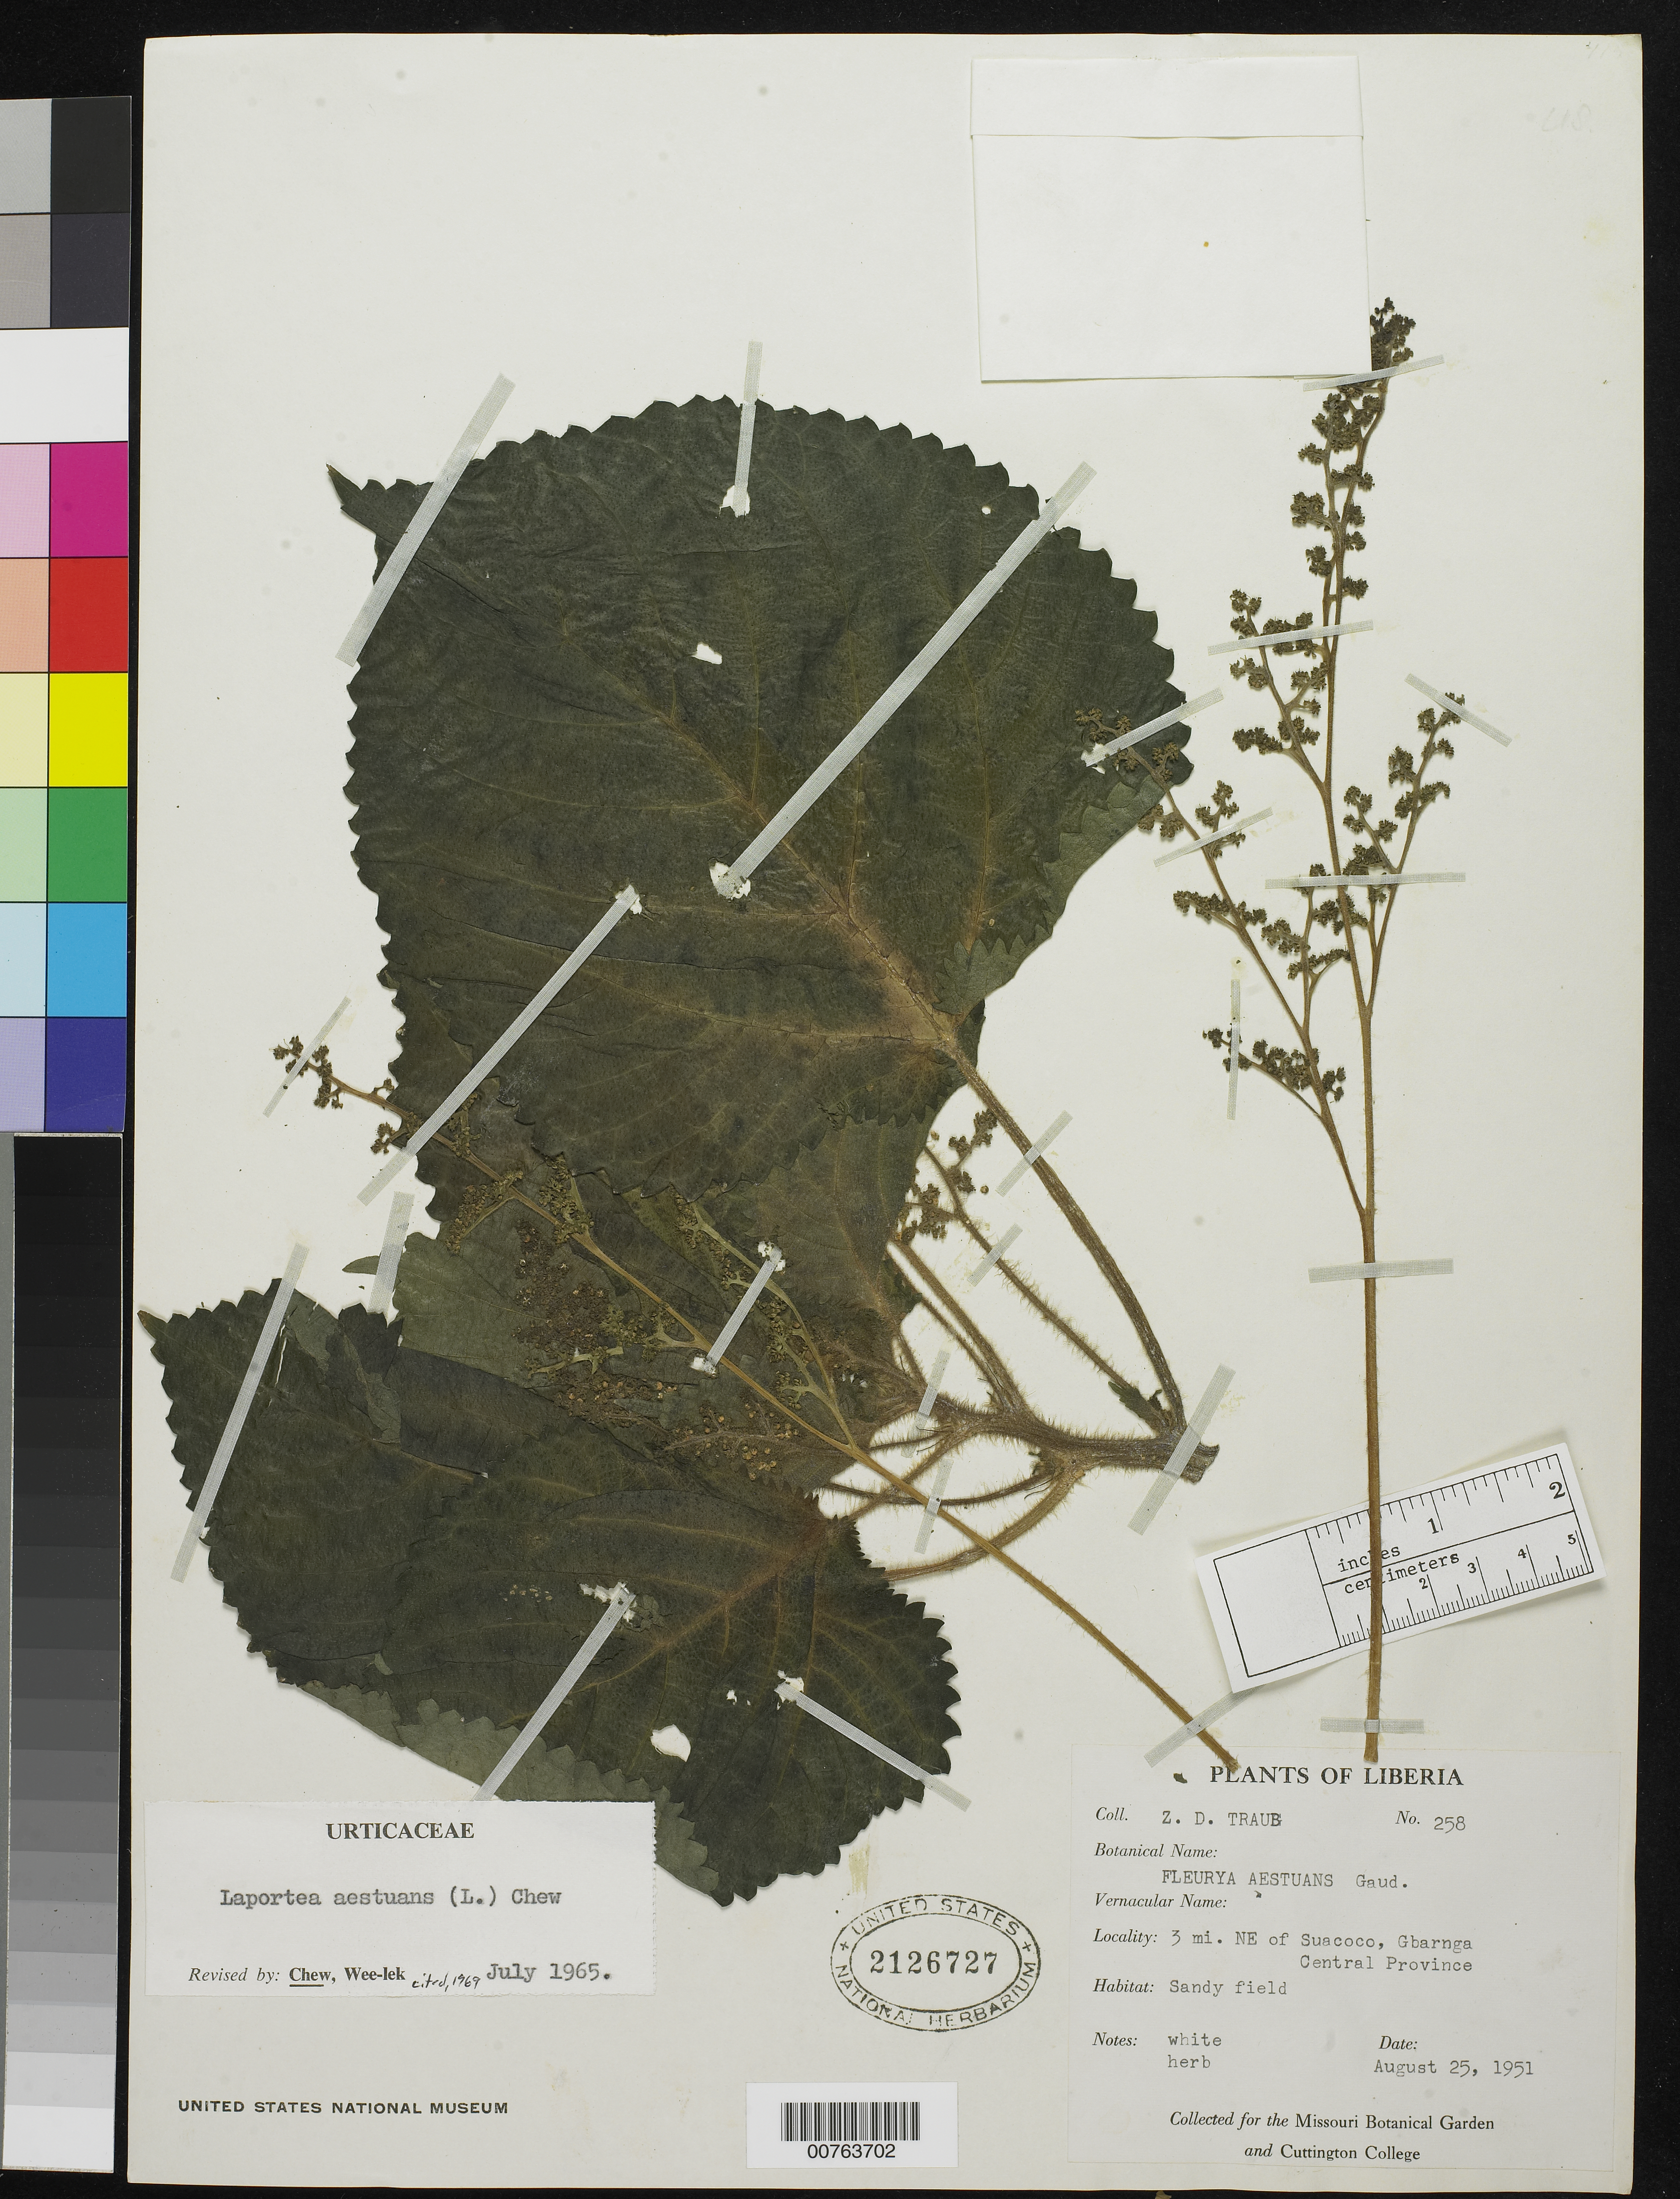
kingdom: Plantae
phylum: Tracheophyta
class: Magnoliopsida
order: Rosales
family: Urticaceae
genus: Laportea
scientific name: Laportea aestuans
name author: (L.) Chew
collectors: Z. D. Traub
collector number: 258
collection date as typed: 25 Aug 1951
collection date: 1951-08-25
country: Liberia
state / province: Bong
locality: Central Province: Gbarnga, 3 miles NE of Suacoco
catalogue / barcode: US 2126727